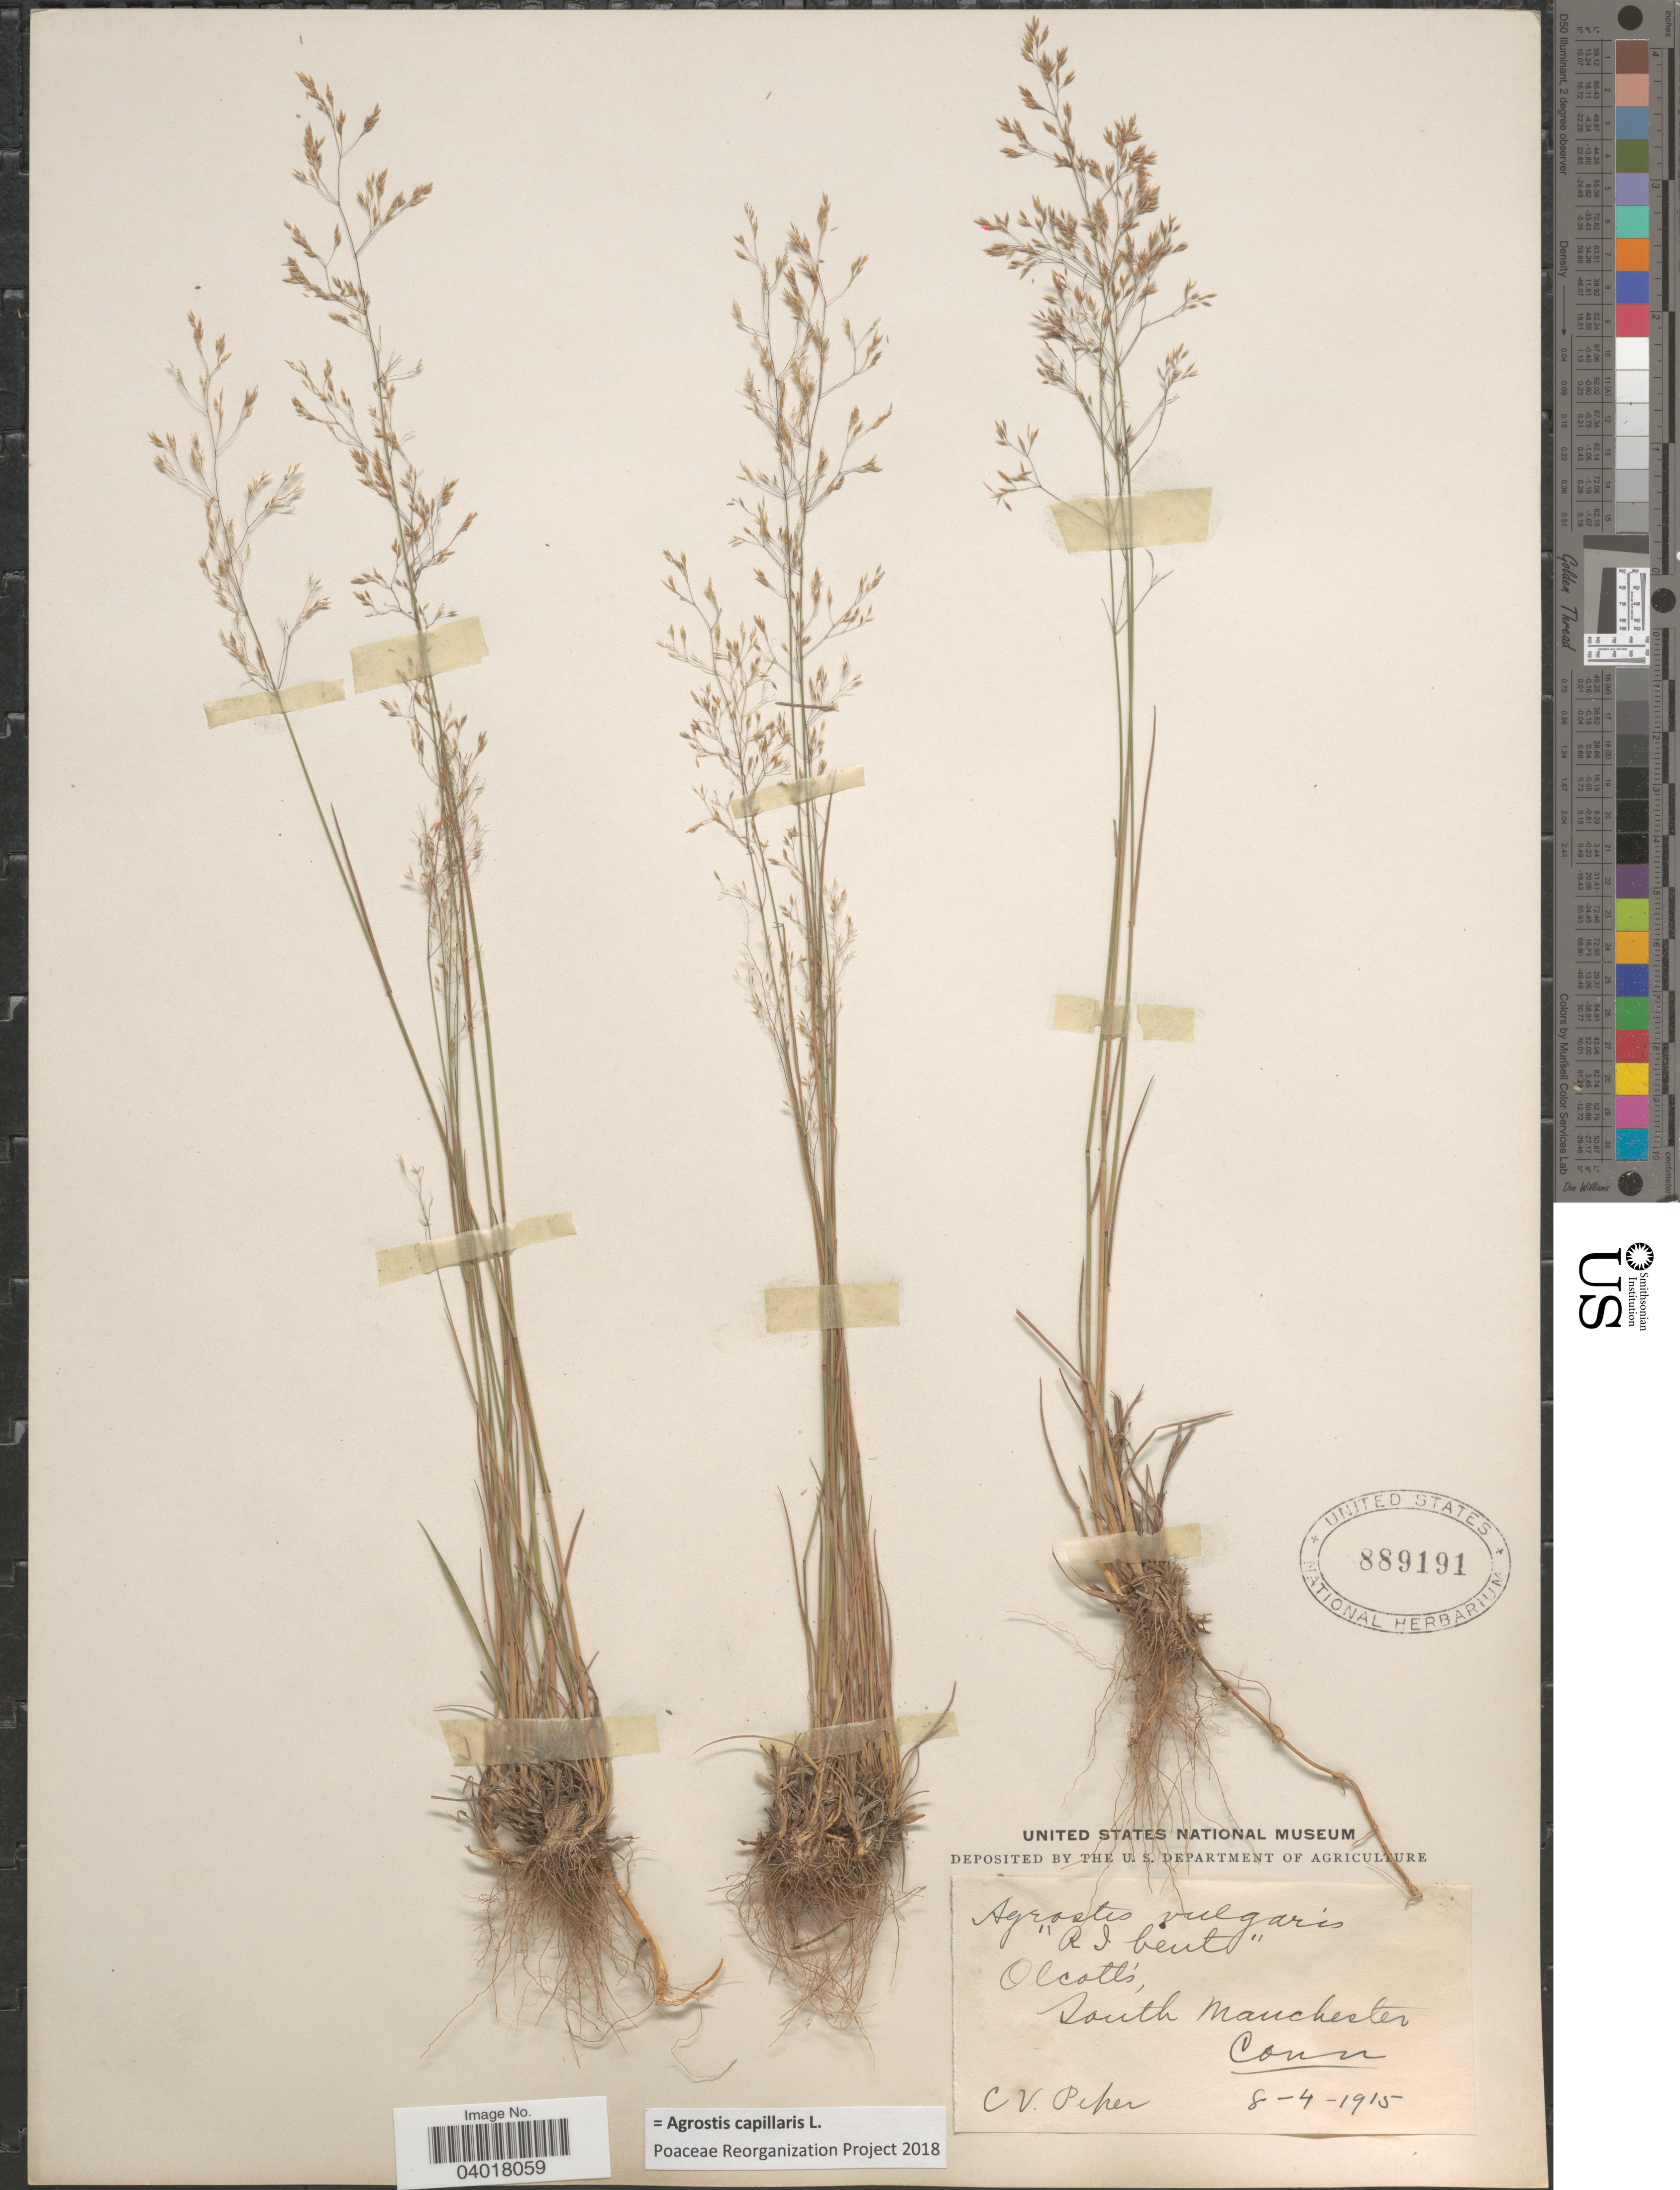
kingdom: Plantae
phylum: Tracheophyta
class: Liliopsida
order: Poales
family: Poaceae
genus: Agrostis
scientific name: Agrostis capillaris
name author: L.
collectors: C. V. Piper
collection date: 1915-08-04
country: United States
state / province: Connecticut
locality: Olcott's, South Manchester.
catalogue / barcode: US 889191